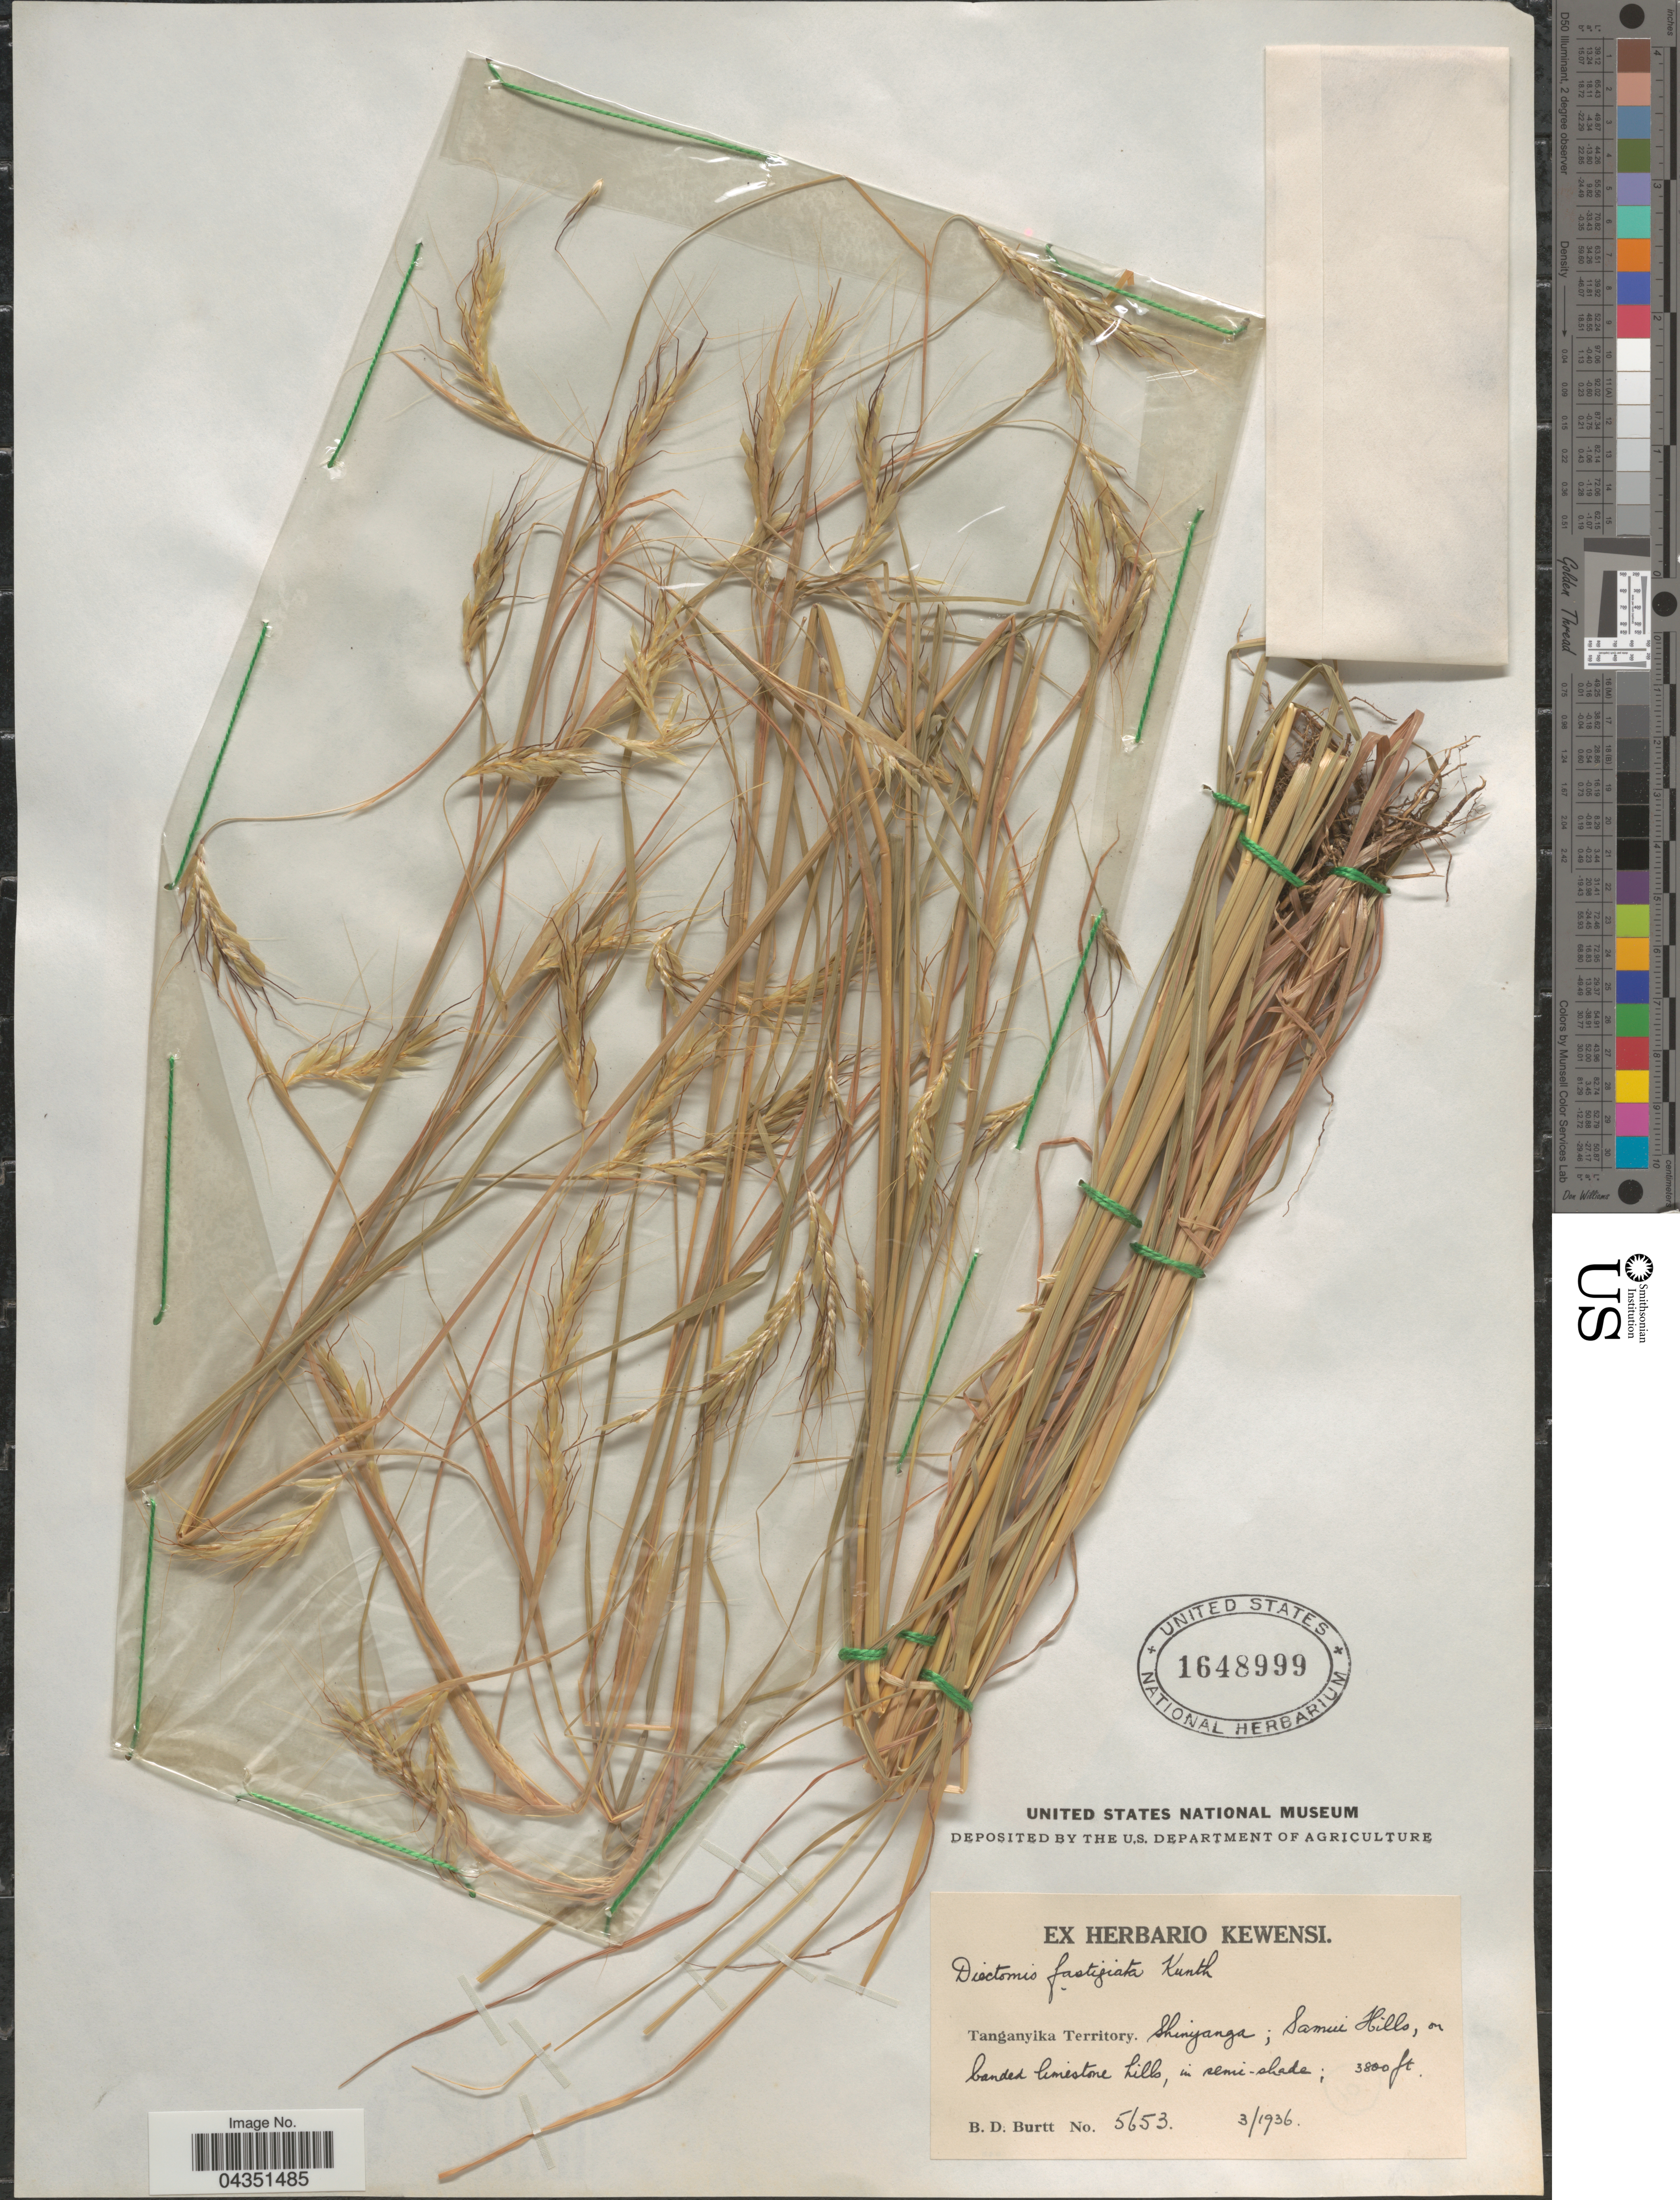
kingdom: Plantae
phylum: Tracheophyta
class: Liliopsida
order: Poales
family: Poaceae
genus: Diectomis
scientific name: Diectomis fastigiata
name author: (Sw.) P. Beauv.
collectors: B. D. Burtt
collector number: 5653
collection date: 1936-03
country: Tanzania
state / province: Shinyanga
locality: Tanganyika Territory. Damui Hills, on banded limestone hills, in semi-shade.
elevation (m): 1158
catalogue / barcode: US 1648999